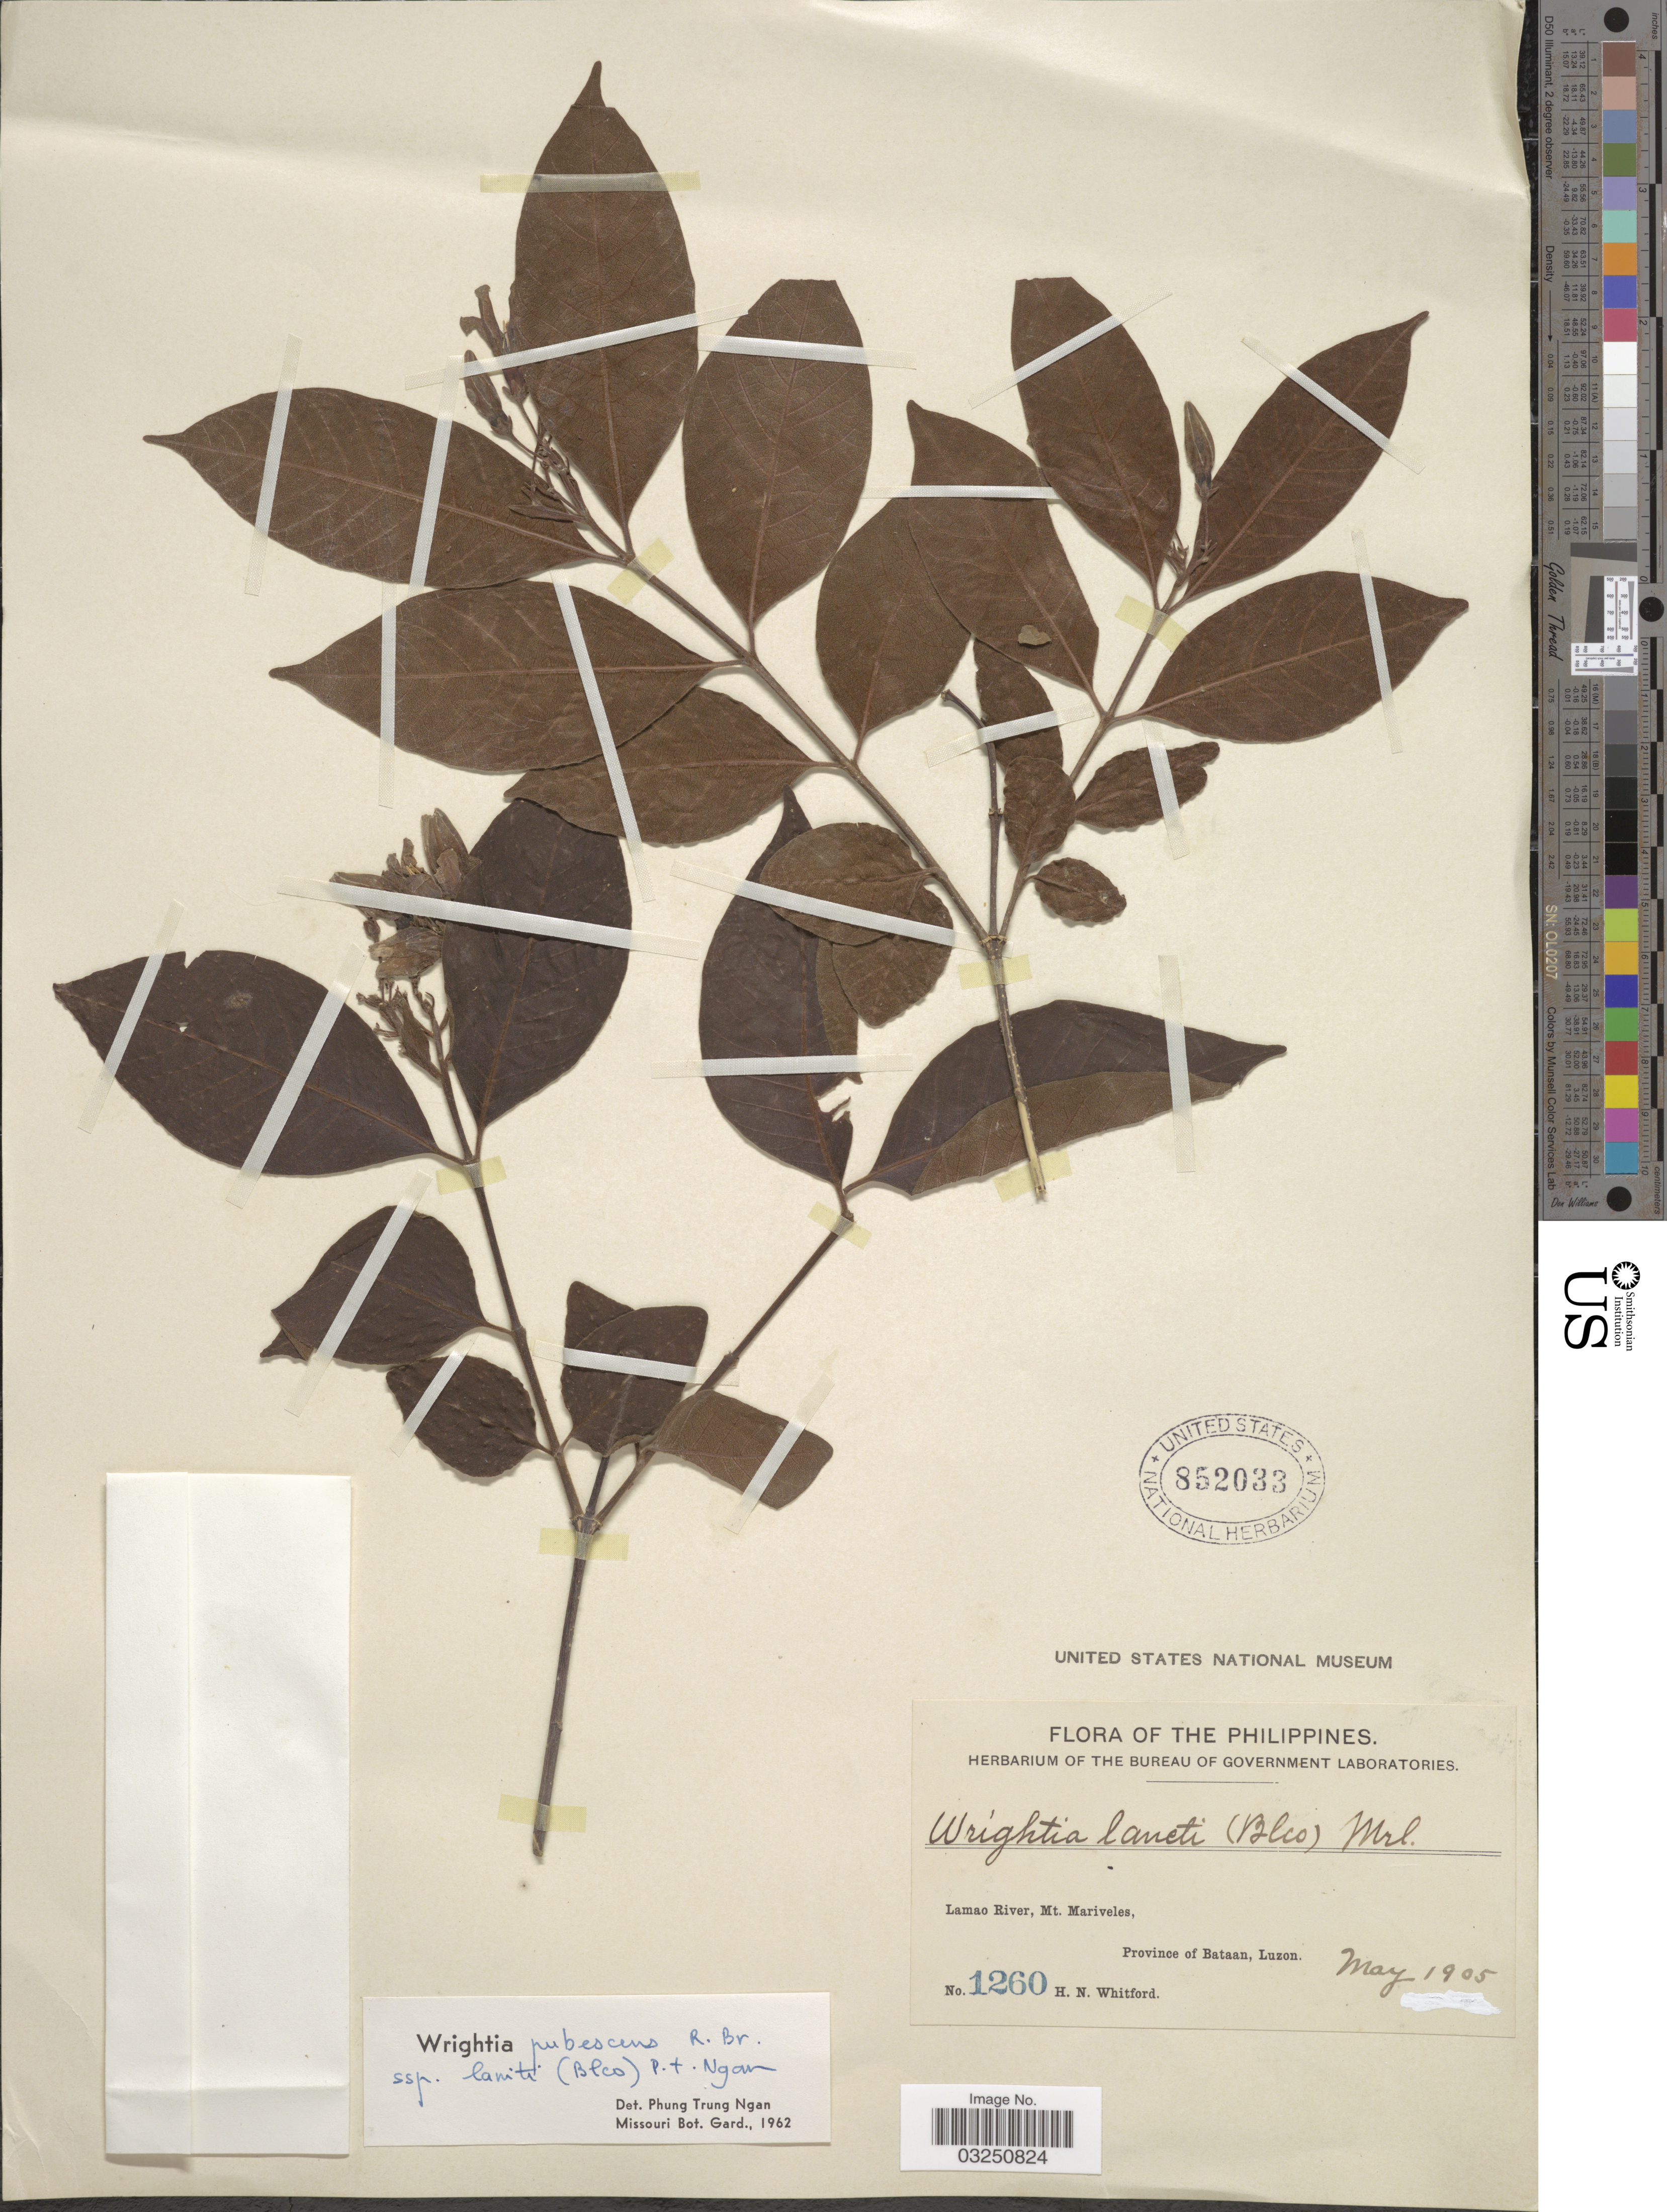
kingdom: Plantae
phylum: Tracheophyta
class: Magnoliopsida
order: Gentianales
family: Apocynaceae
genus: Wrightia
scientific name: Wrightia pubescens subsp. laniti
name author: (M. Blanco) Ngan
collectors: H. N. Whitford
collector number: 1260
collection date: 1905-05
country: Philippines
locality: Lamao River, Mt. Mariveles, Province of Bataan, Luzon.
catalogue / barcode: US 852033